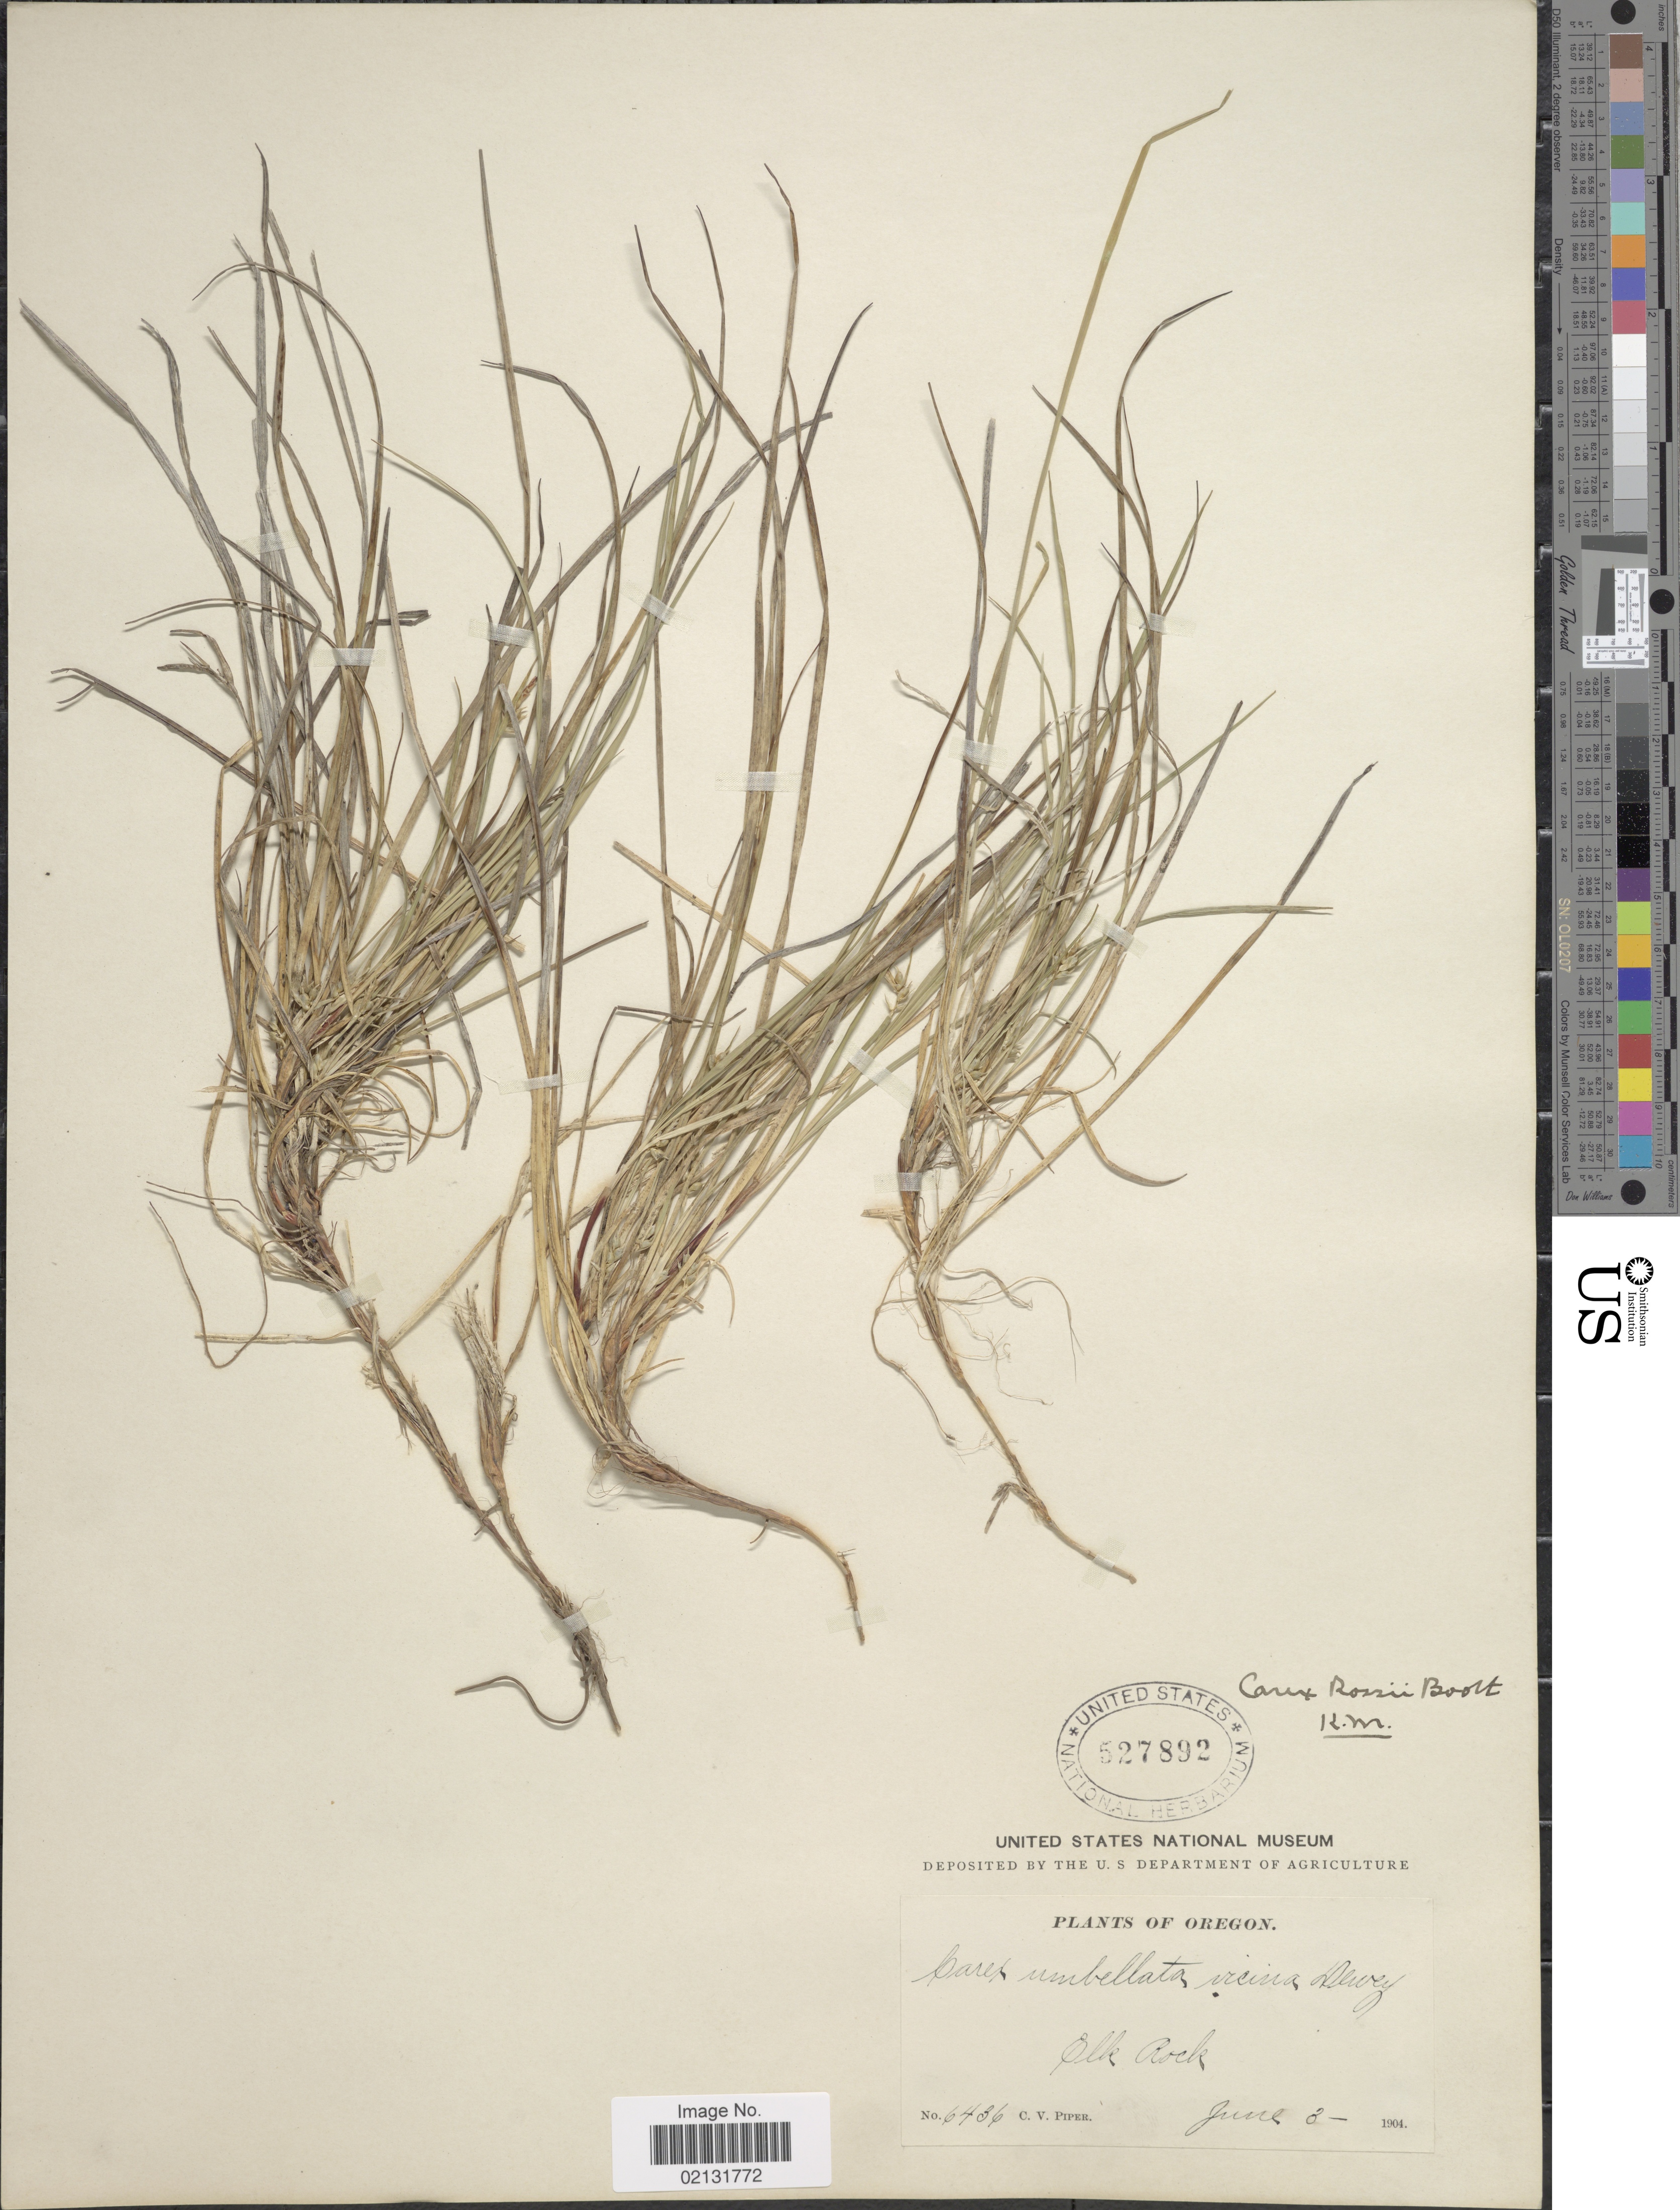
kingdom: Plantae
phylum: Tracheophyta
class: Liliopsida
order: Poales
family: Cyperaceae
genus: Carex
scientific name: Carex rossii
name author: Boott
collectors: C. V. Piper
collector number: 6436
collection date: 1904-06-03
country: United States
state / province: Oregon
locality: Elk Rock.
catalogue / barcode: US 527892